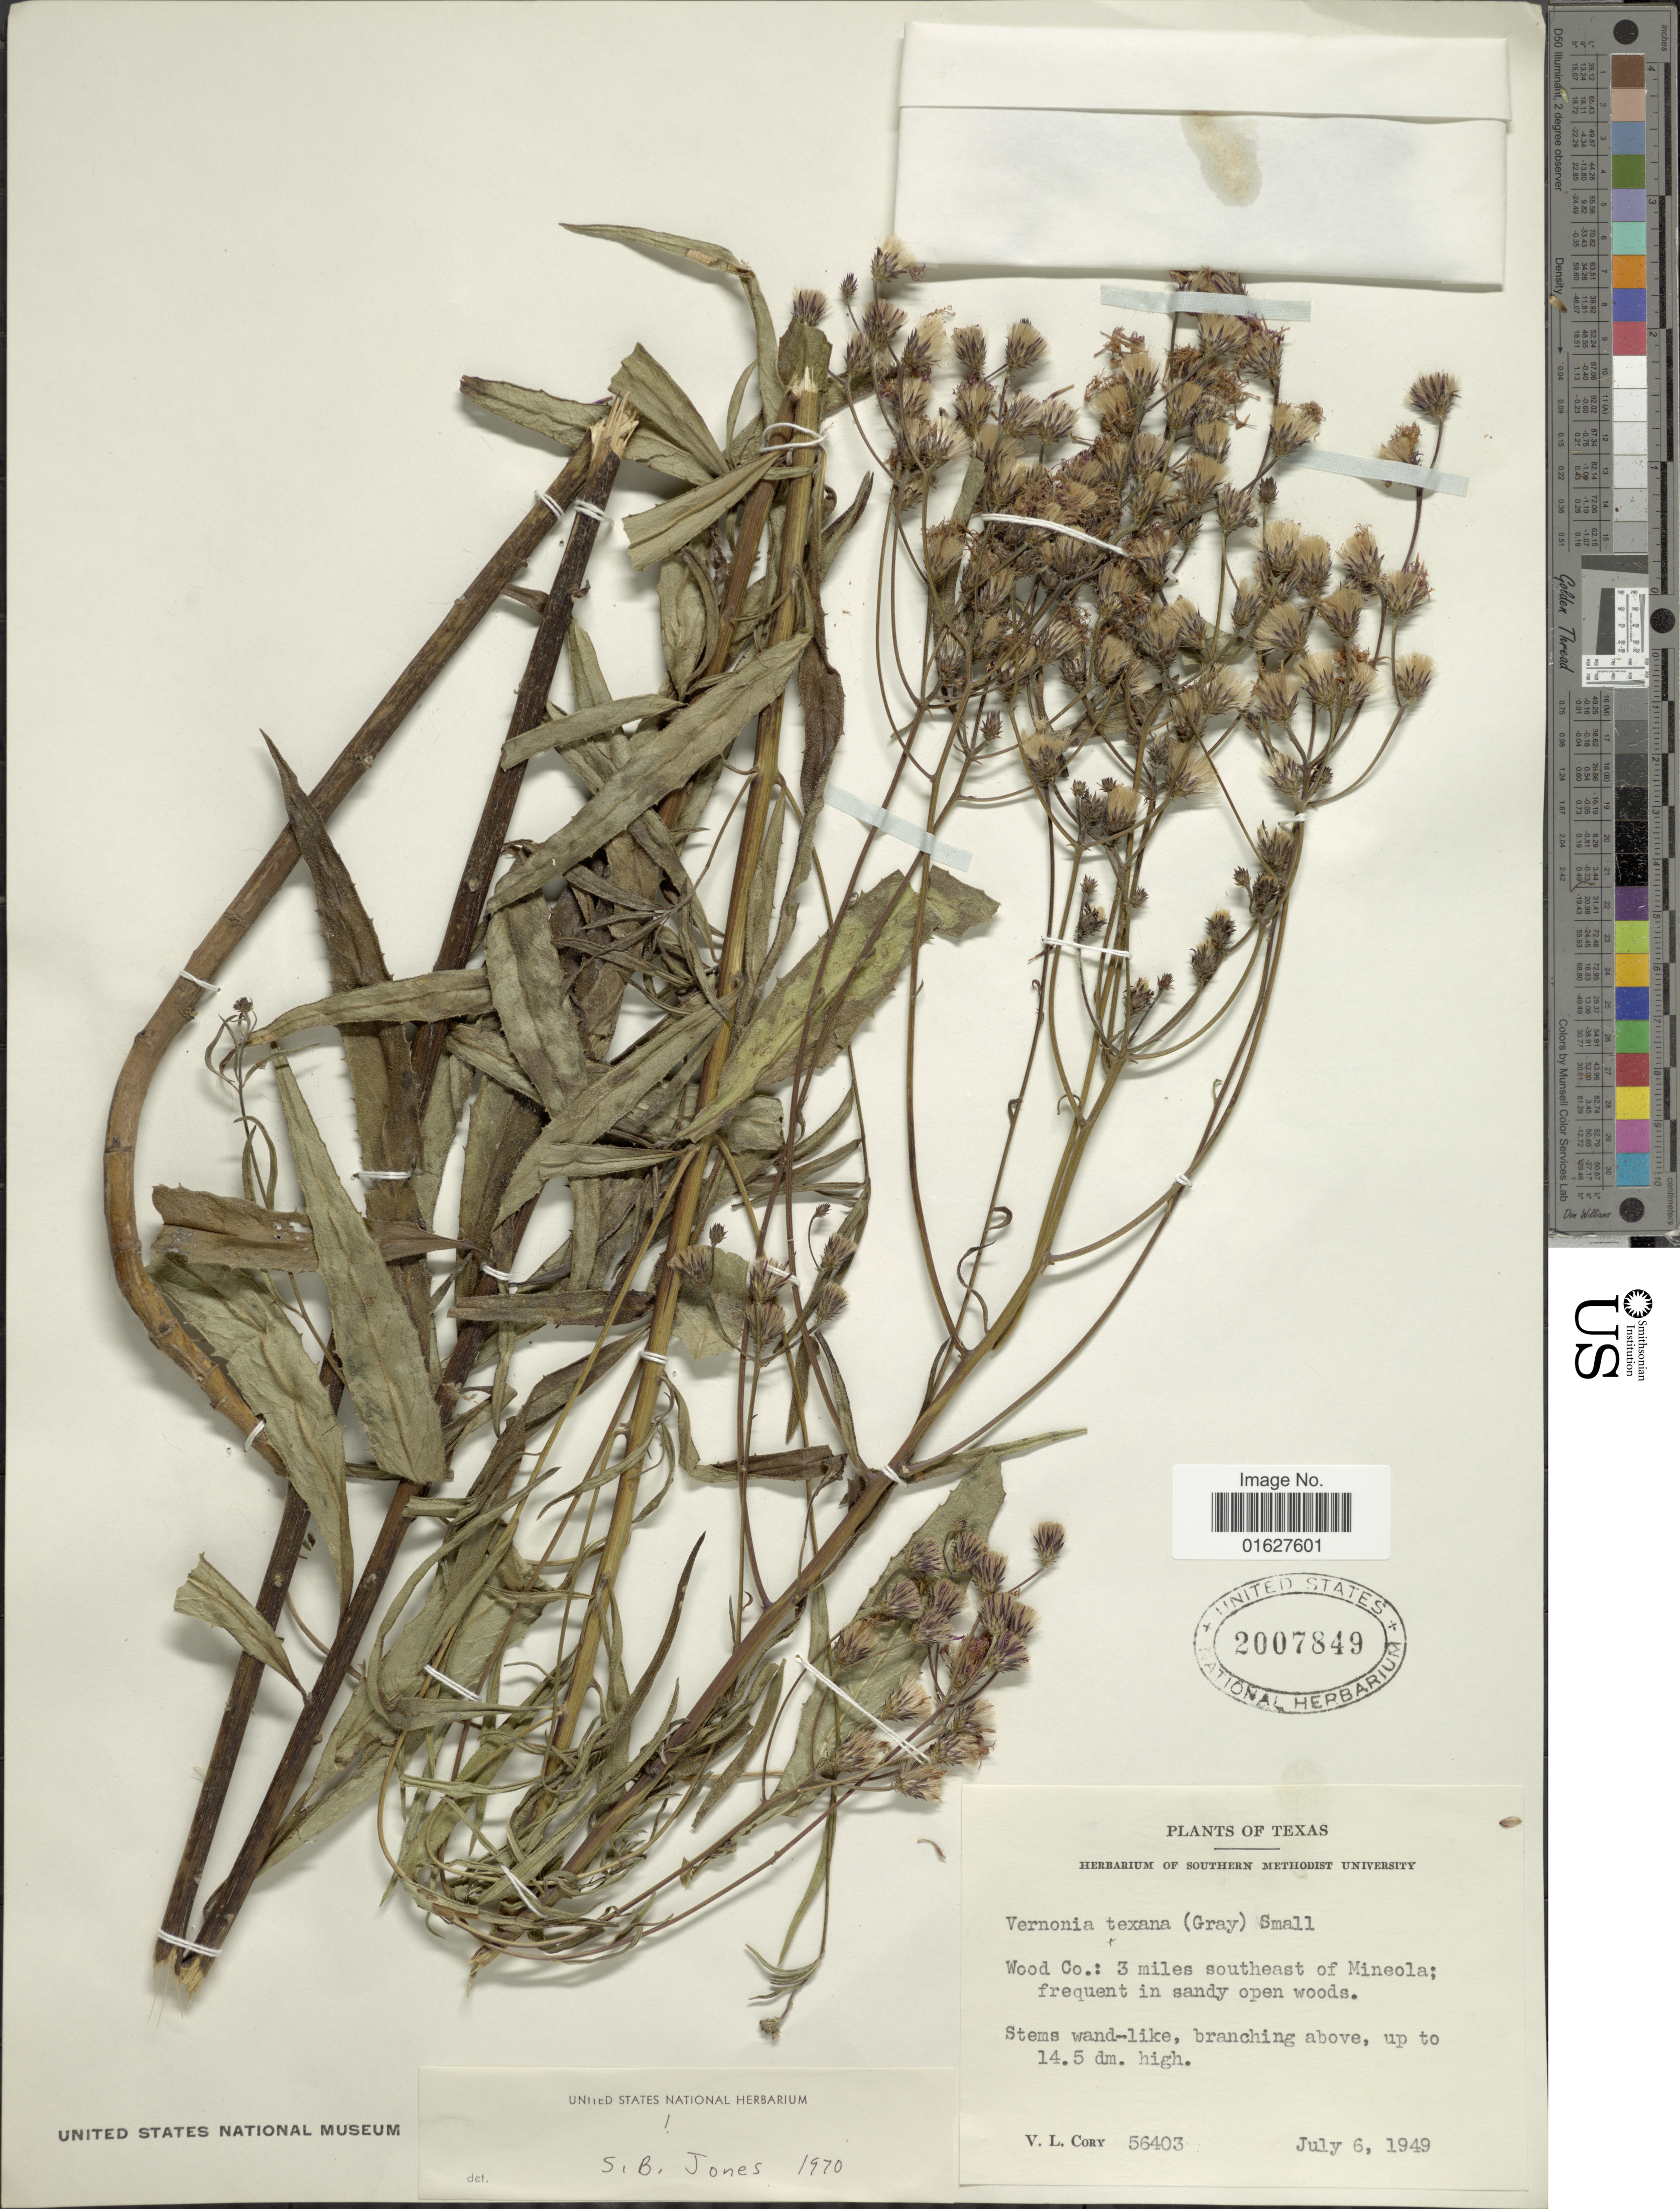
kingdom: Plantae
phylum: Tracheophyta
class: Magnoliopsida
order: Asterales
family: Asteraceae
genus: Vernonia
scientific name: Vernonia texana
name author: (A. Gray) Small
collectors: V. Cory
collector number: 56403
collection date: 1949-07-06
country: United States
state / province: Texas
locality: Texas. Wood Co.: 3 miles southeast of Mineola; frequent in sandy open woods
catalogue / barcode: US 2007849